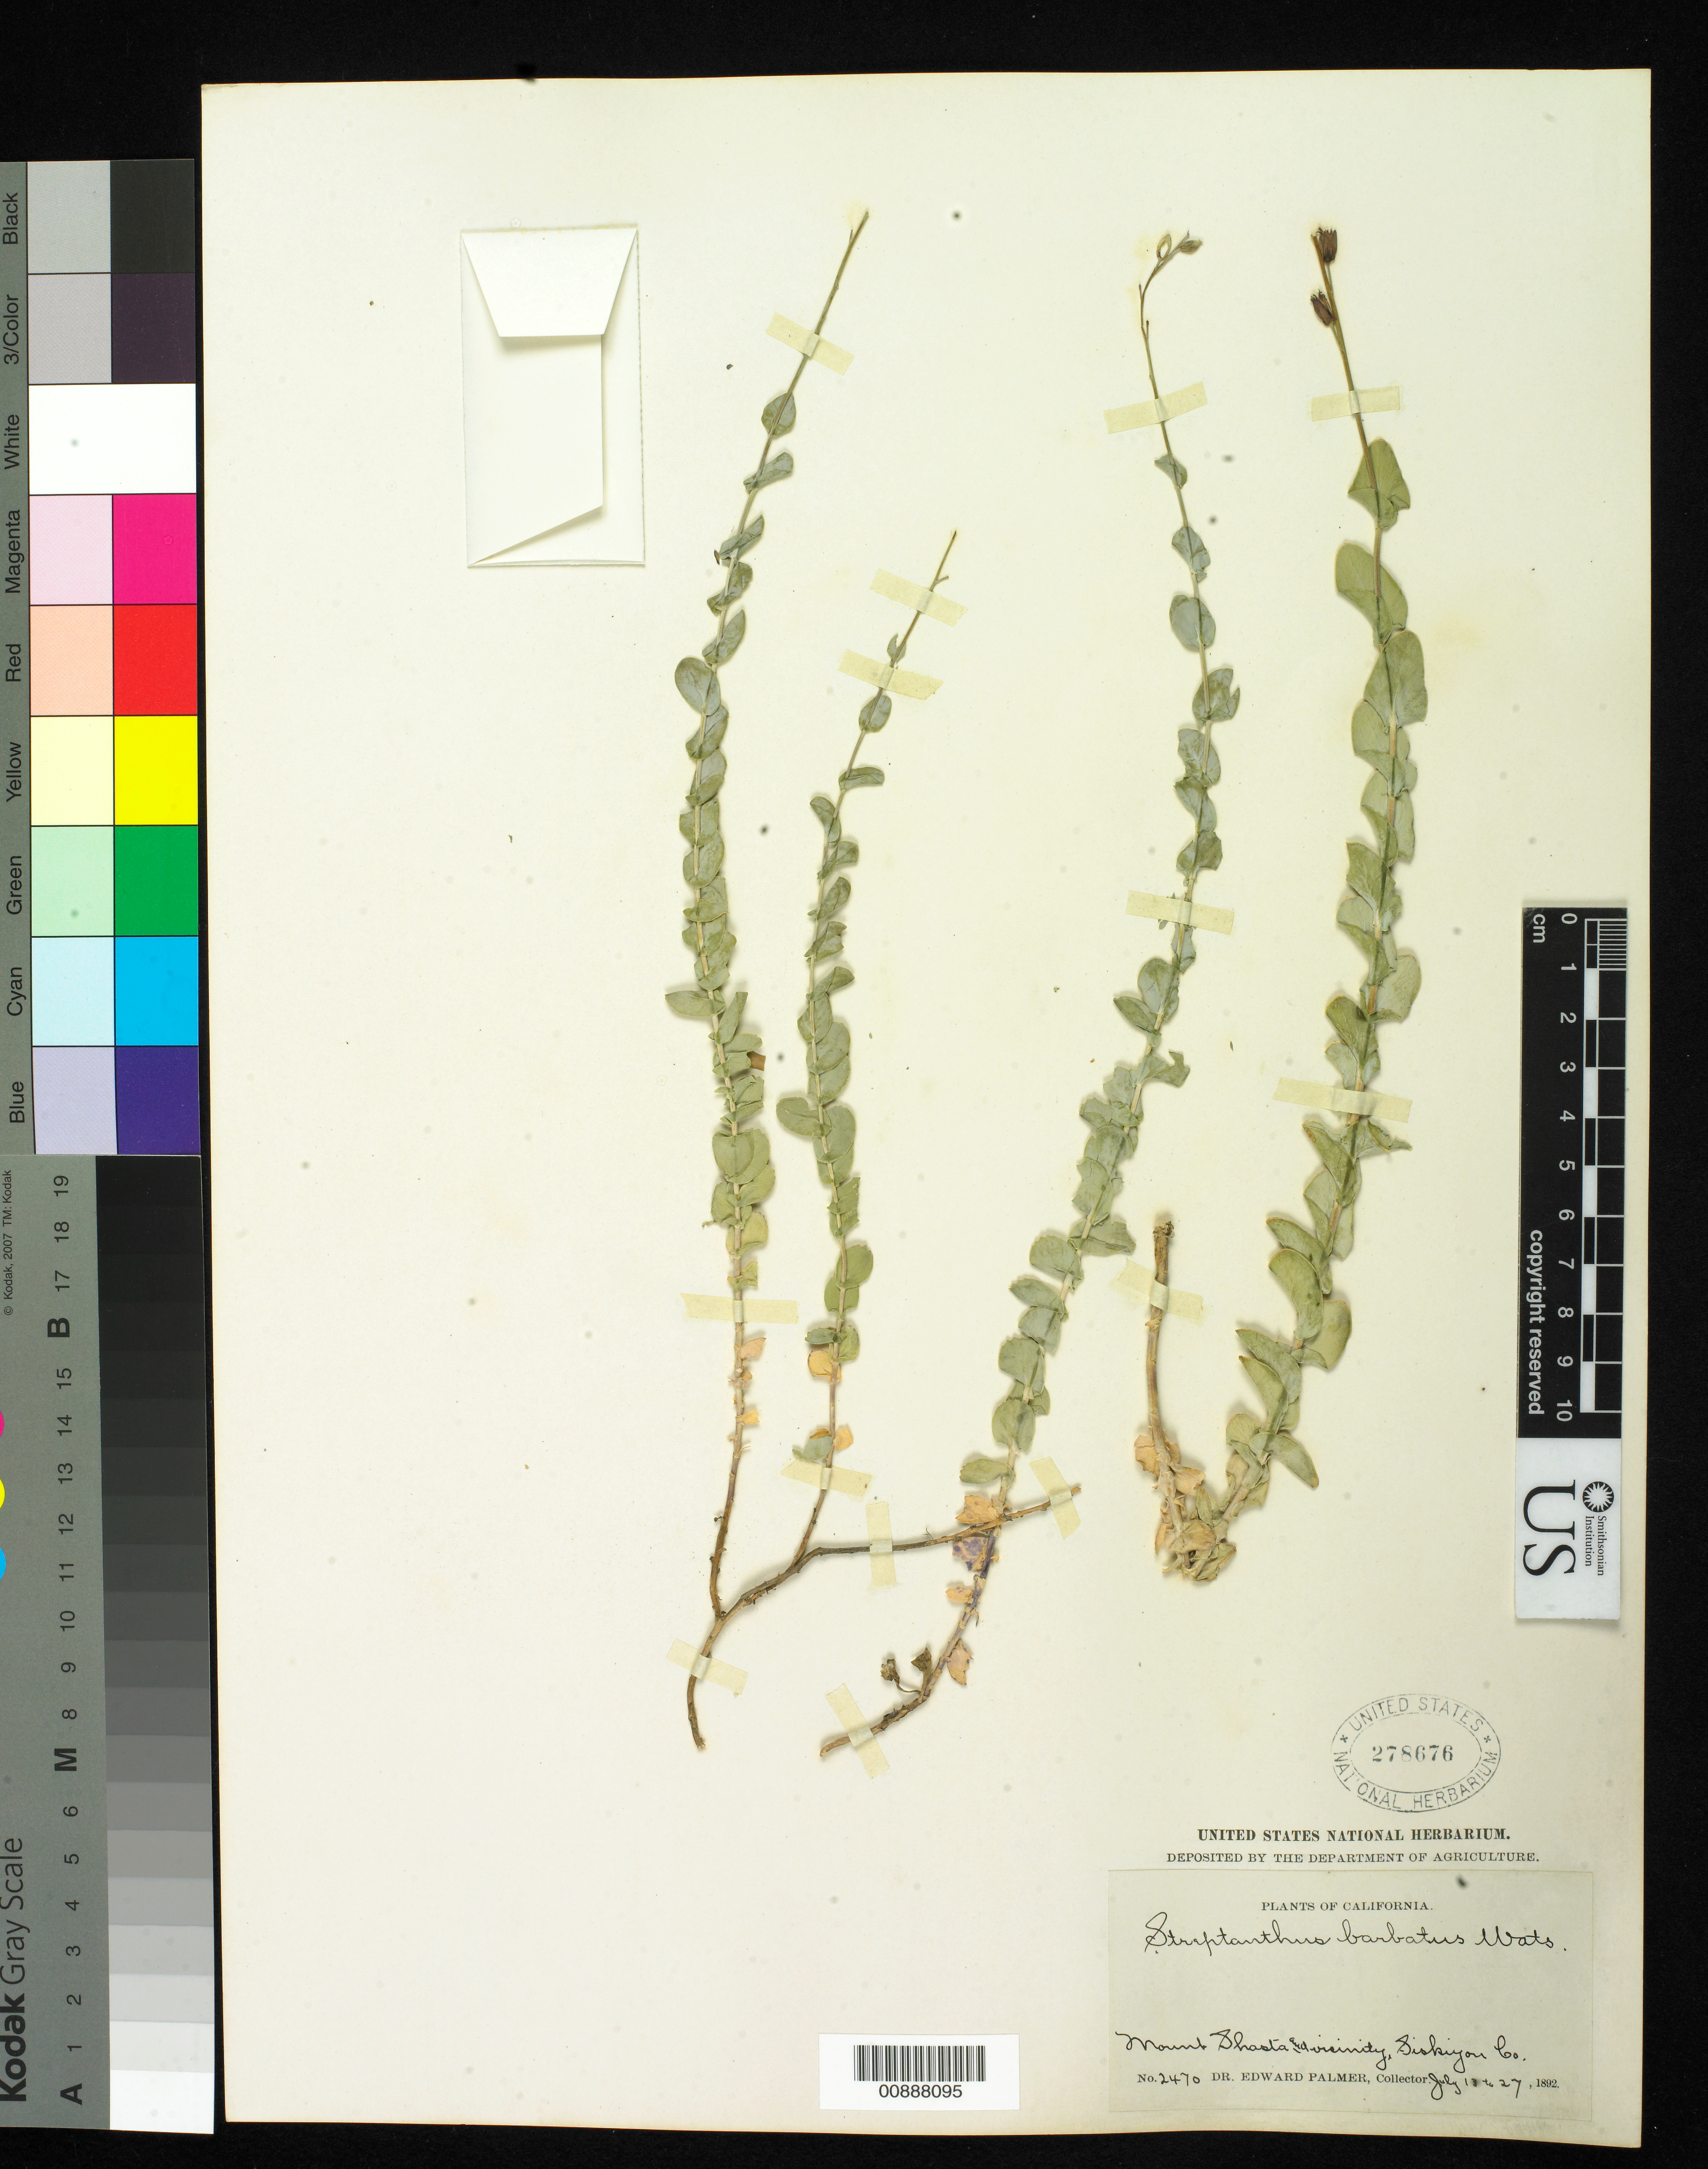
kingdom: Plantae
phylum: Tracheophyta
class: Magnoliopsida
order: Brassicales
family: Brassicaceae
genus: Streptanthus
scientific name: Streptanthus barbatus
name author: S. Watson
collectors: E. Palmer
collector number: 2470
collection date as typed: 13 Jul 1892 to 27 Jul 1892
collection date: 1892-07-13/1892-07-27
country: United States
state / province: California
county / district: Siskiyou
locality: Mount Shasta and vicinity, Siskiyou County, California.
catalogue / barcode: US 278676